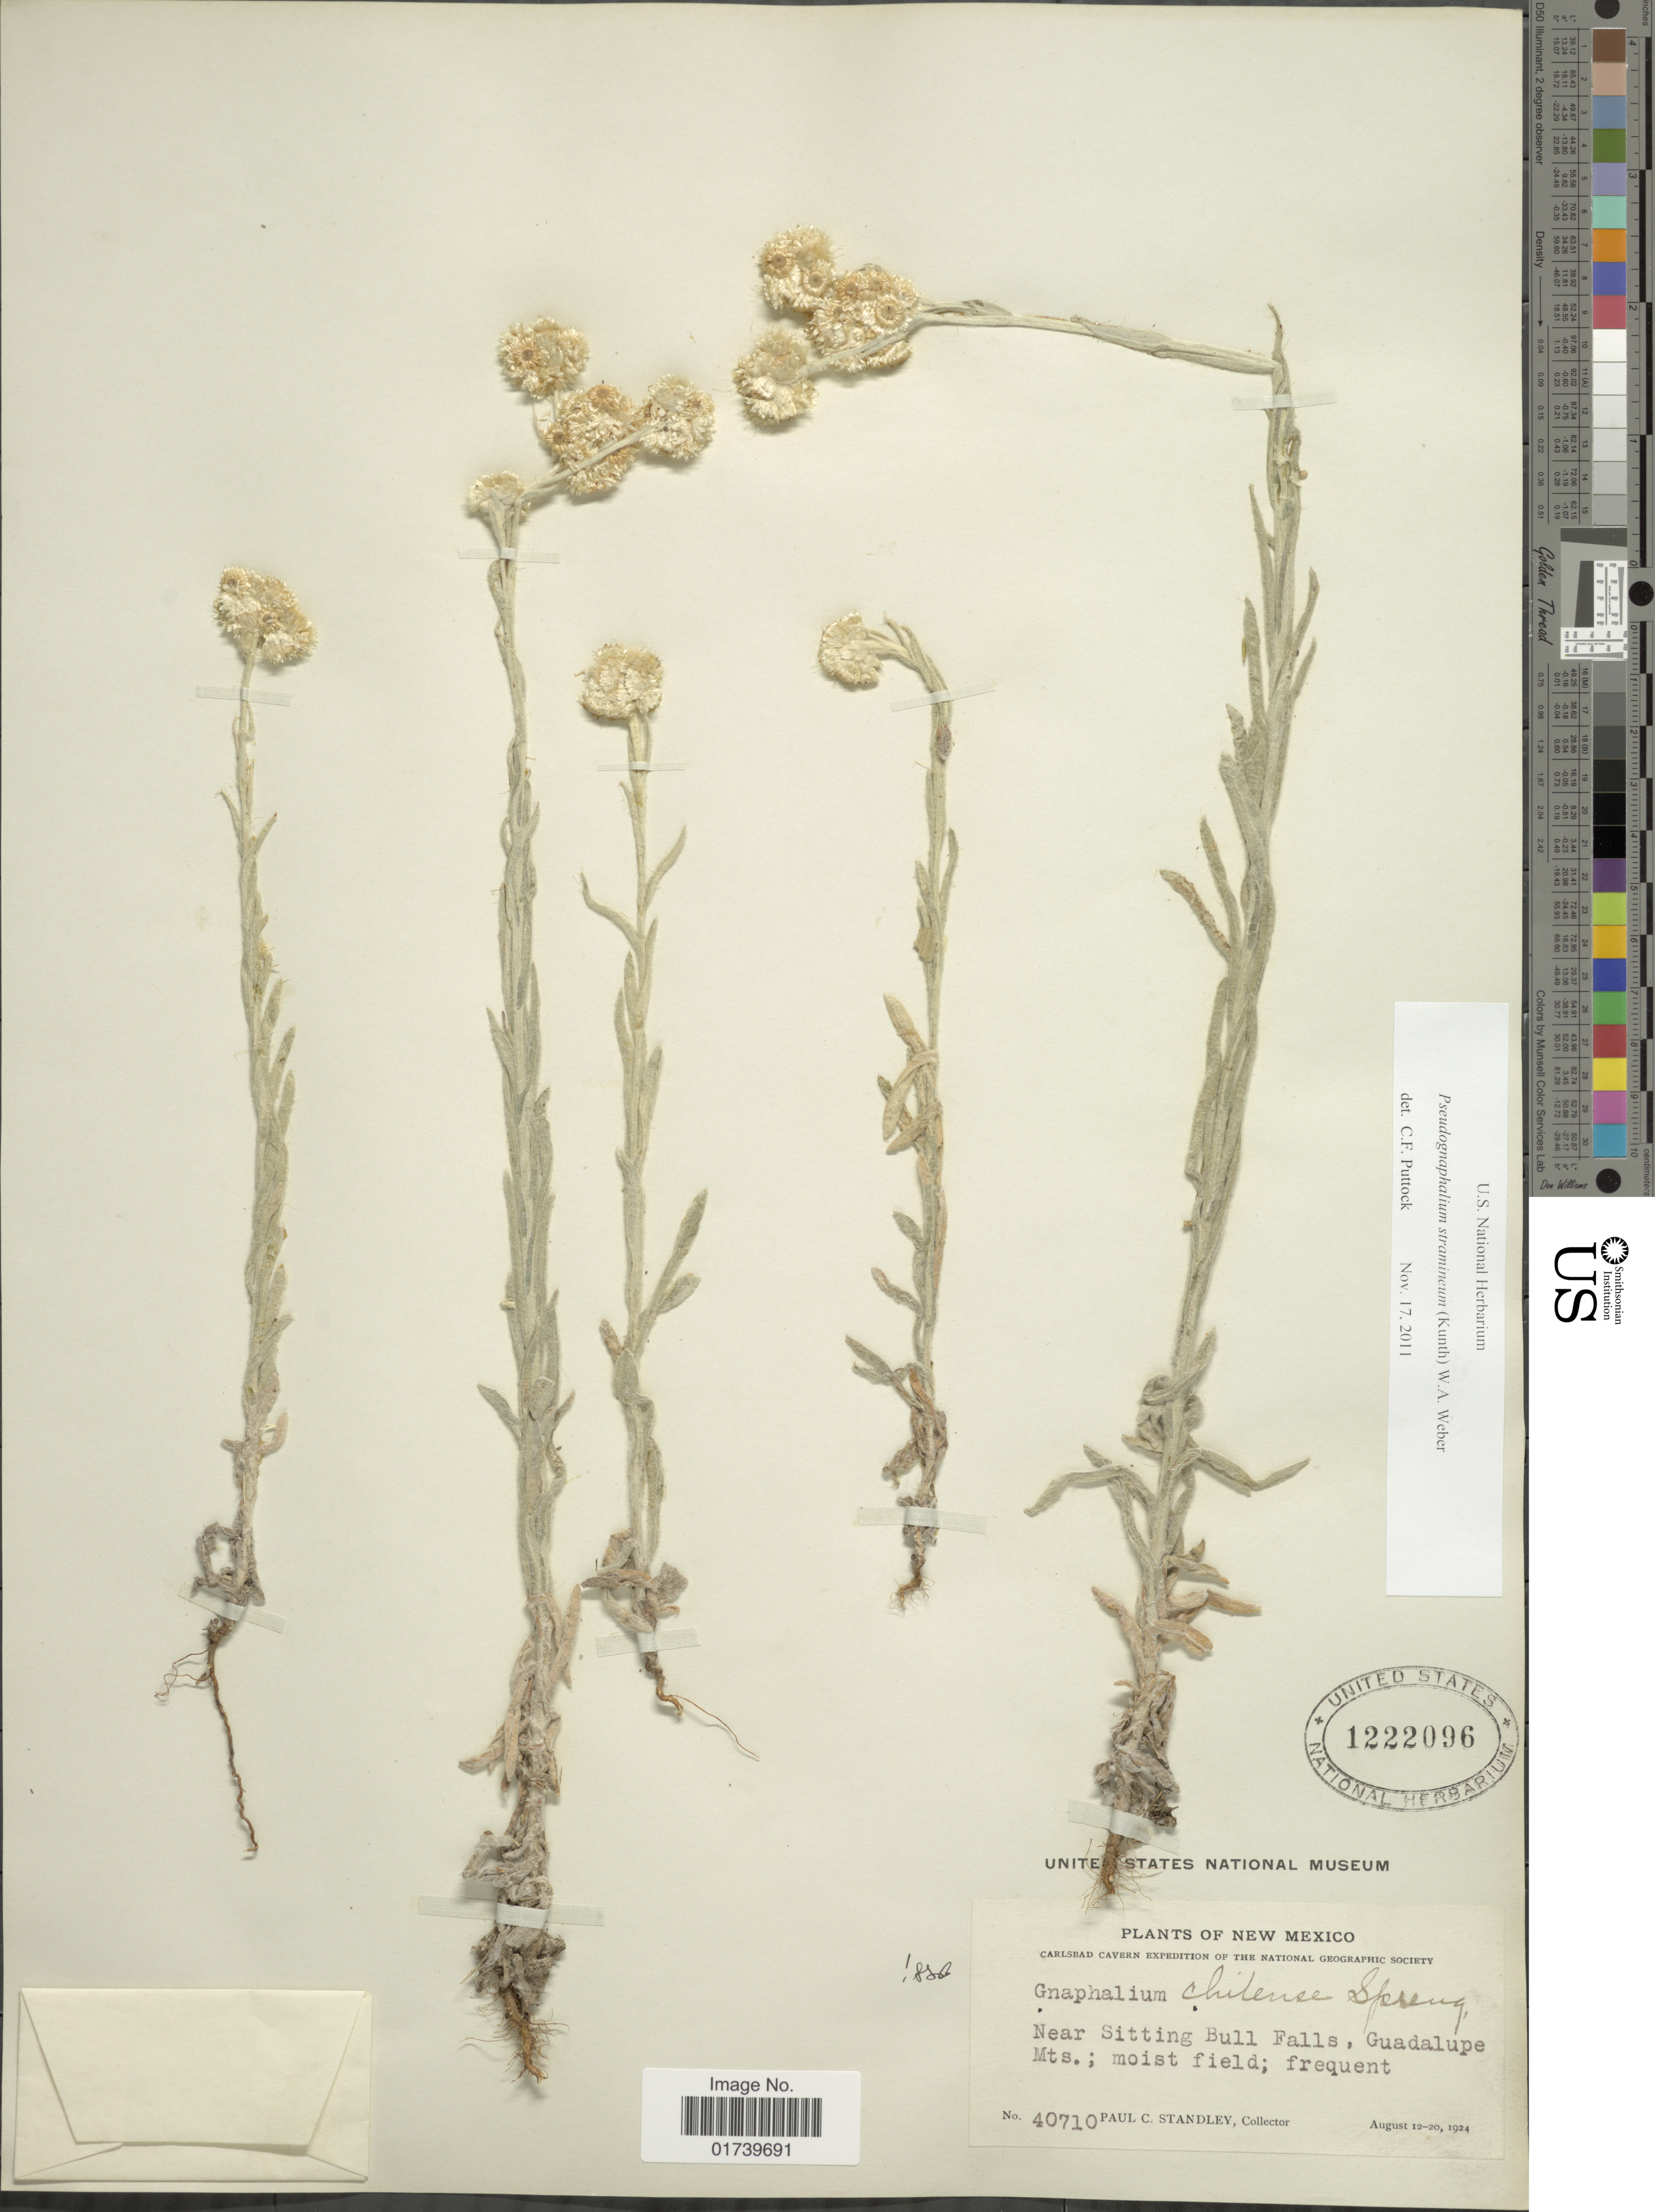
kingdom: Plantae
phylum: Tracheophyta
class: Magnoliopsida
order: Asterales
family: Asteraceae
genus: Pseudognaphalium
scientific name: Pseudognaphalium stramineum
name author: (Kunth) Anderb.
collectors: P. C. Standley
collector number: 40710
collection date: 1924-08-12/1924-08-20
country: United States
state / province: New Mexico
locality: Near Sitting Bull Falls, Guadelupe Mts.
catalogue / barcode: US 1222096